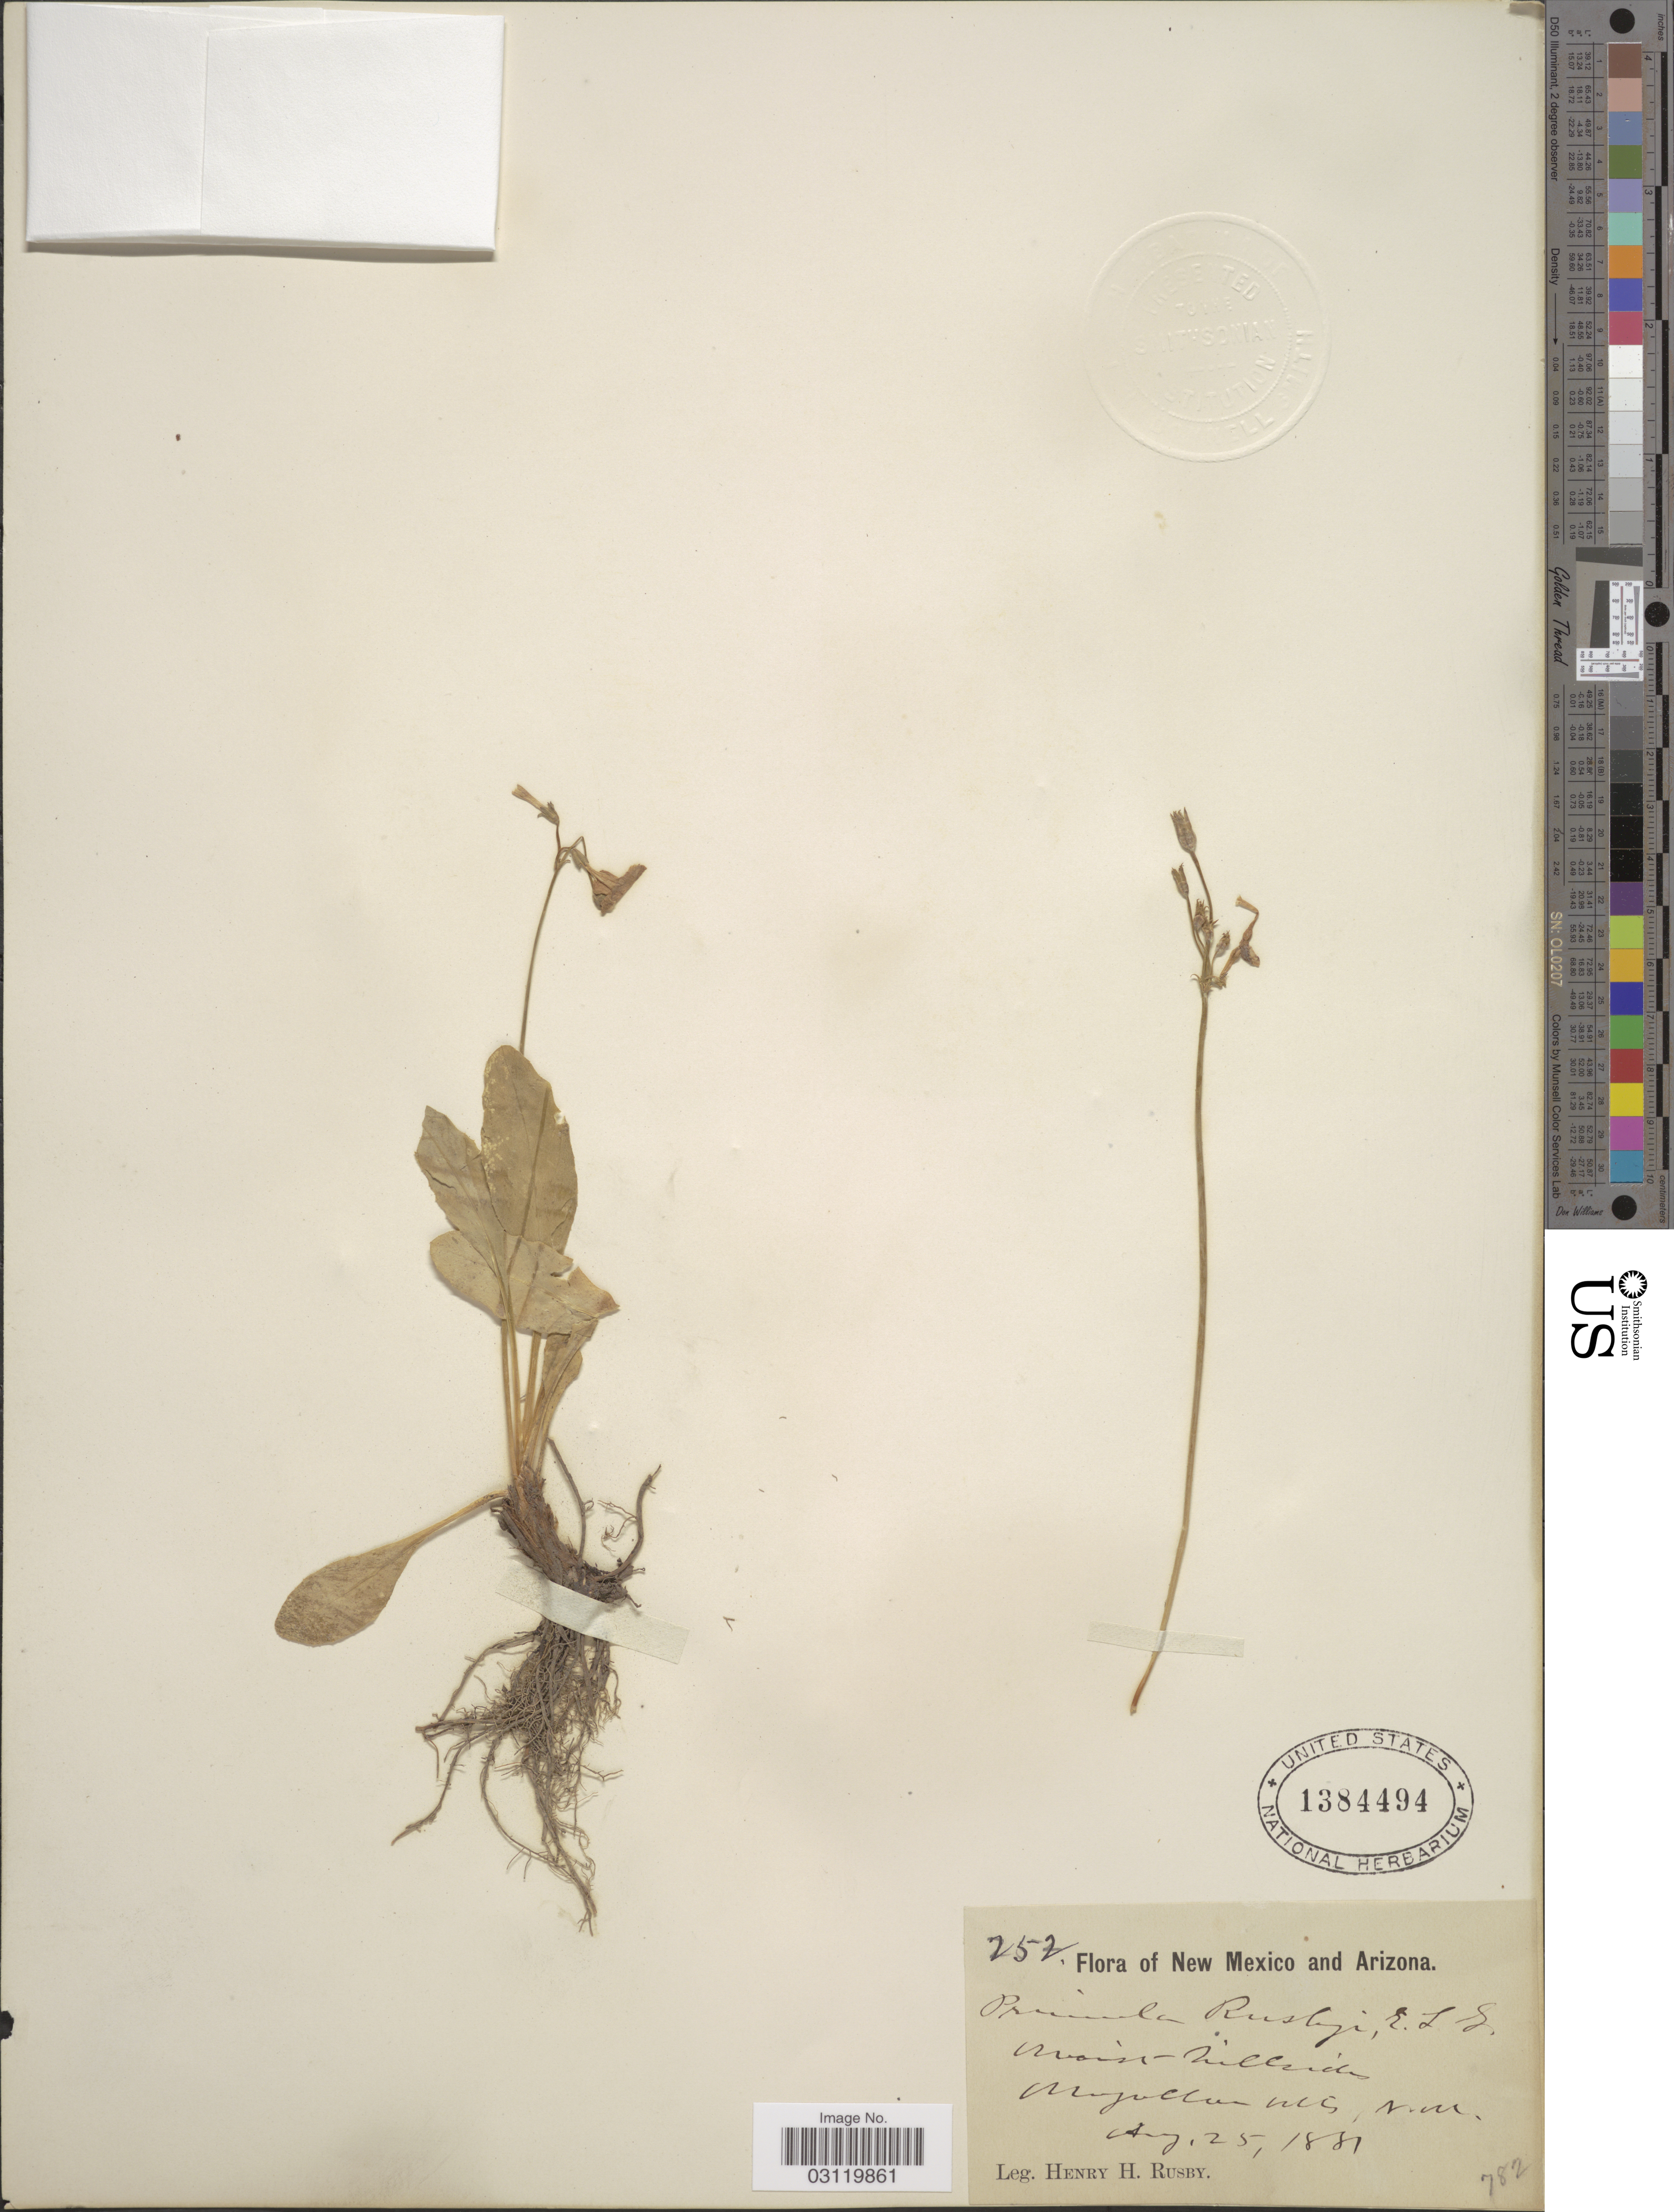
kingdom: Plantae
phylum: Tracheophyta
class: Magnoliopsida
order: Ericales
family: Primulaceae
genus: Primula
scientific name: Primula rusbyi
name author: Greene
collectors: H. H. Rusby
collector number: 252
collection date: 1881-08-25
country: United States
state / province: New Mexico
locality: Mogollon Mts.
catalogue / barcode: US 1384494